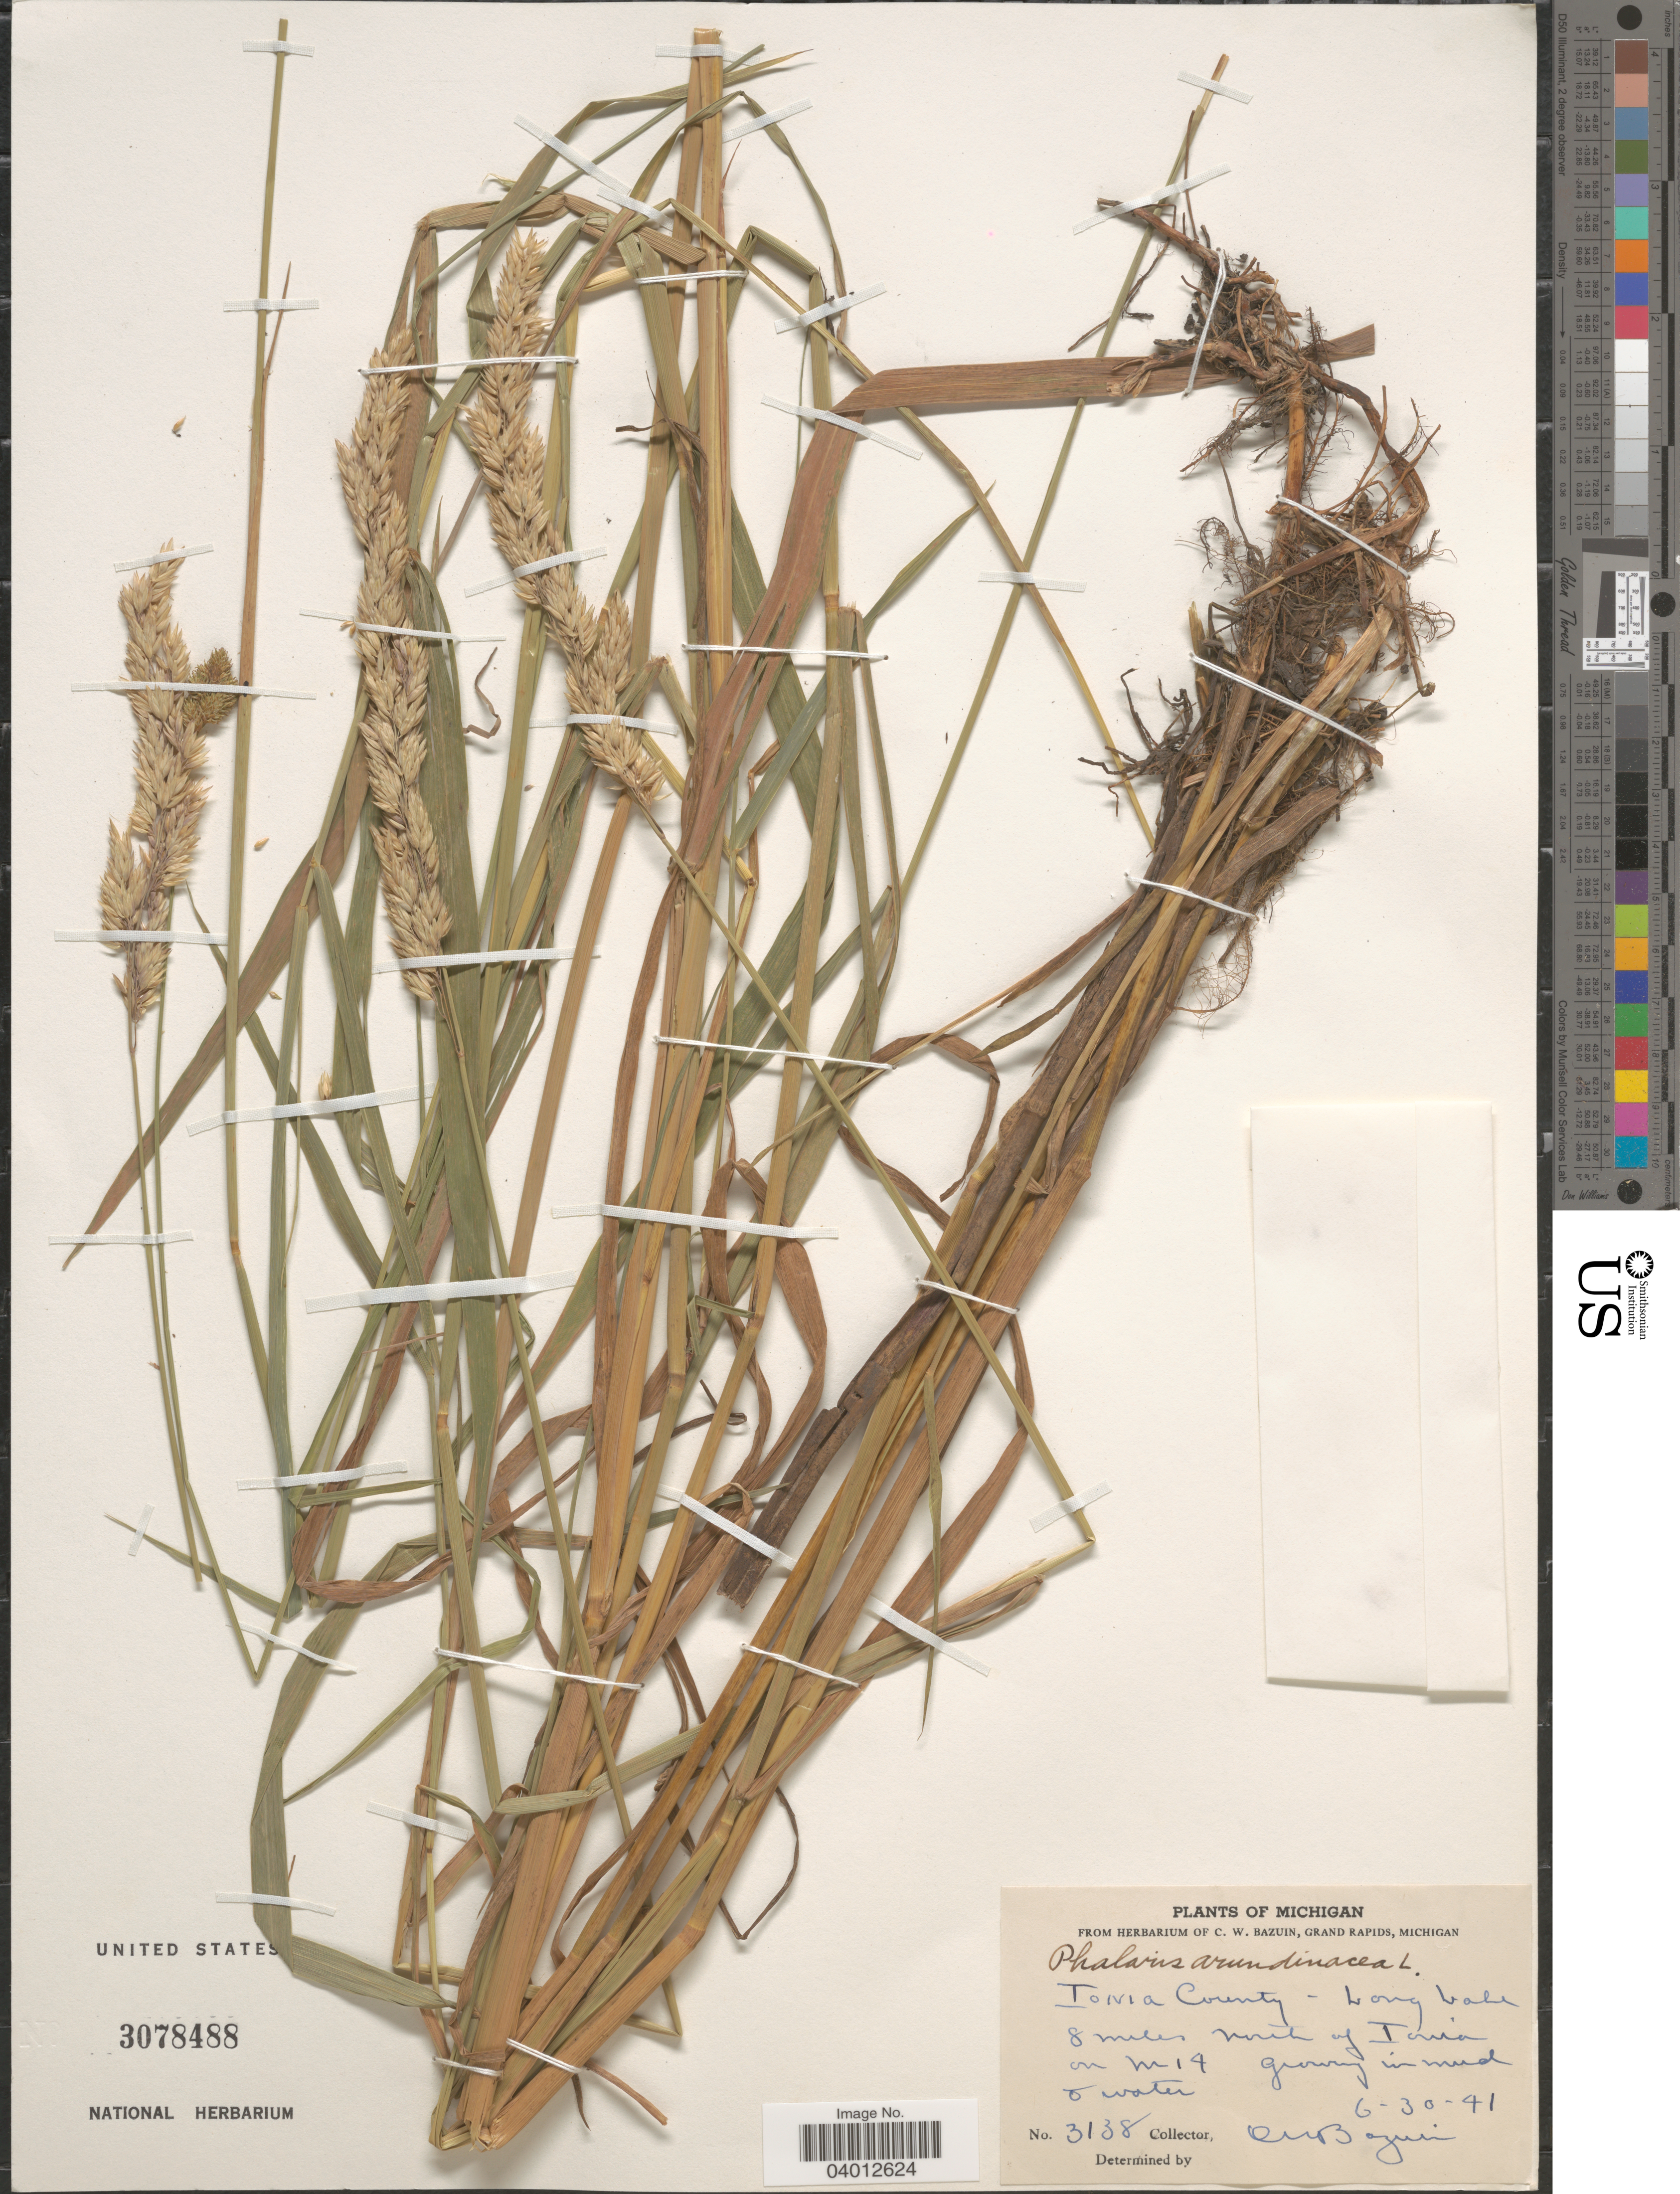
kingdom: Plantae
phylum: Tracheophyta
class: Liliopsida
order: Poales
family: Poaceae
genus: Phalaris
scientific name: Phalaris arundinacea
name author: L.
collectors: C. Bazuin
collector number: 3138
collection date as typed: Transcribed d/m/y: 30/6/41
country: United States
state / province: Michigan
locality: Ionia County - Long Lake 8 miles north of Ionia on M14.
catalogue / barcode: US 3078488